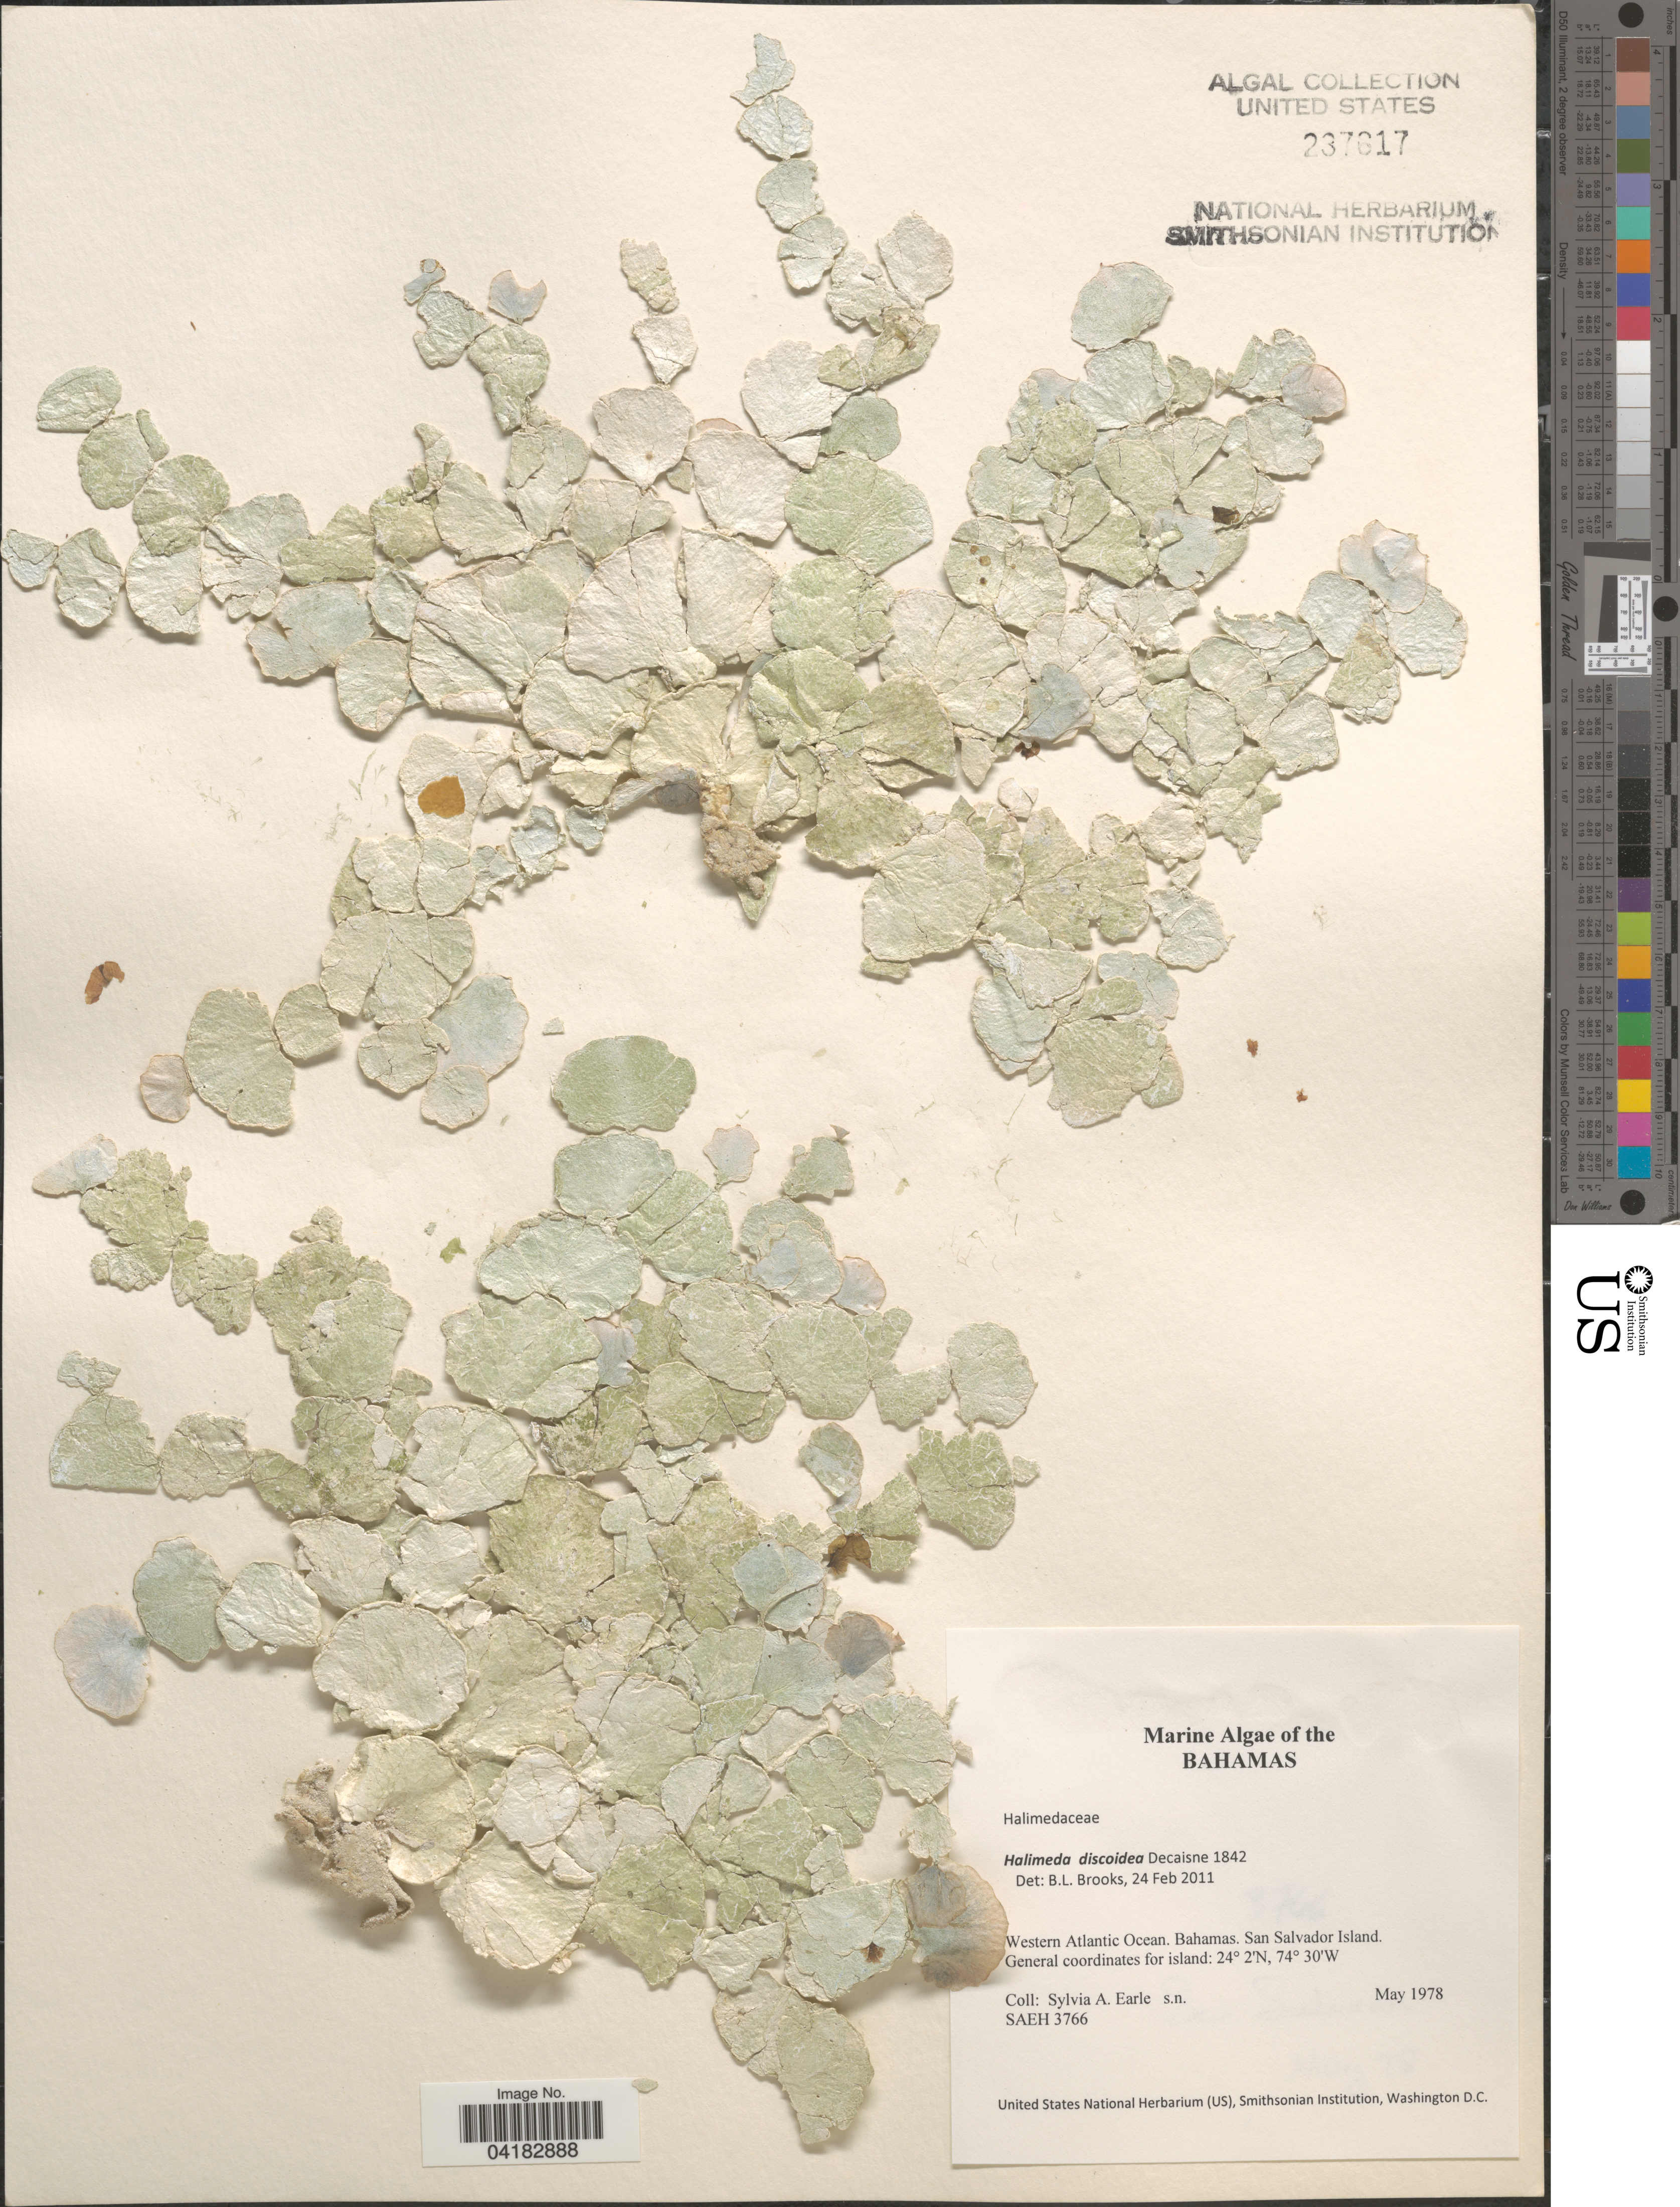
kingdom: Plantae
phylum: Chlorophyta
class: Ulvophyceae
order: Bryopsidales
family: Halimedaceae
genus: Halimeda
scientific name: Halimeda discoidea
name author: Decne.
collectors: S. A. Earle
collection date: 1978-05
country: Bahamas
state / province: San Salvador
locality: Western Atlantic Ocean. San Salvador Island.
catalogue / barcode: US 237617